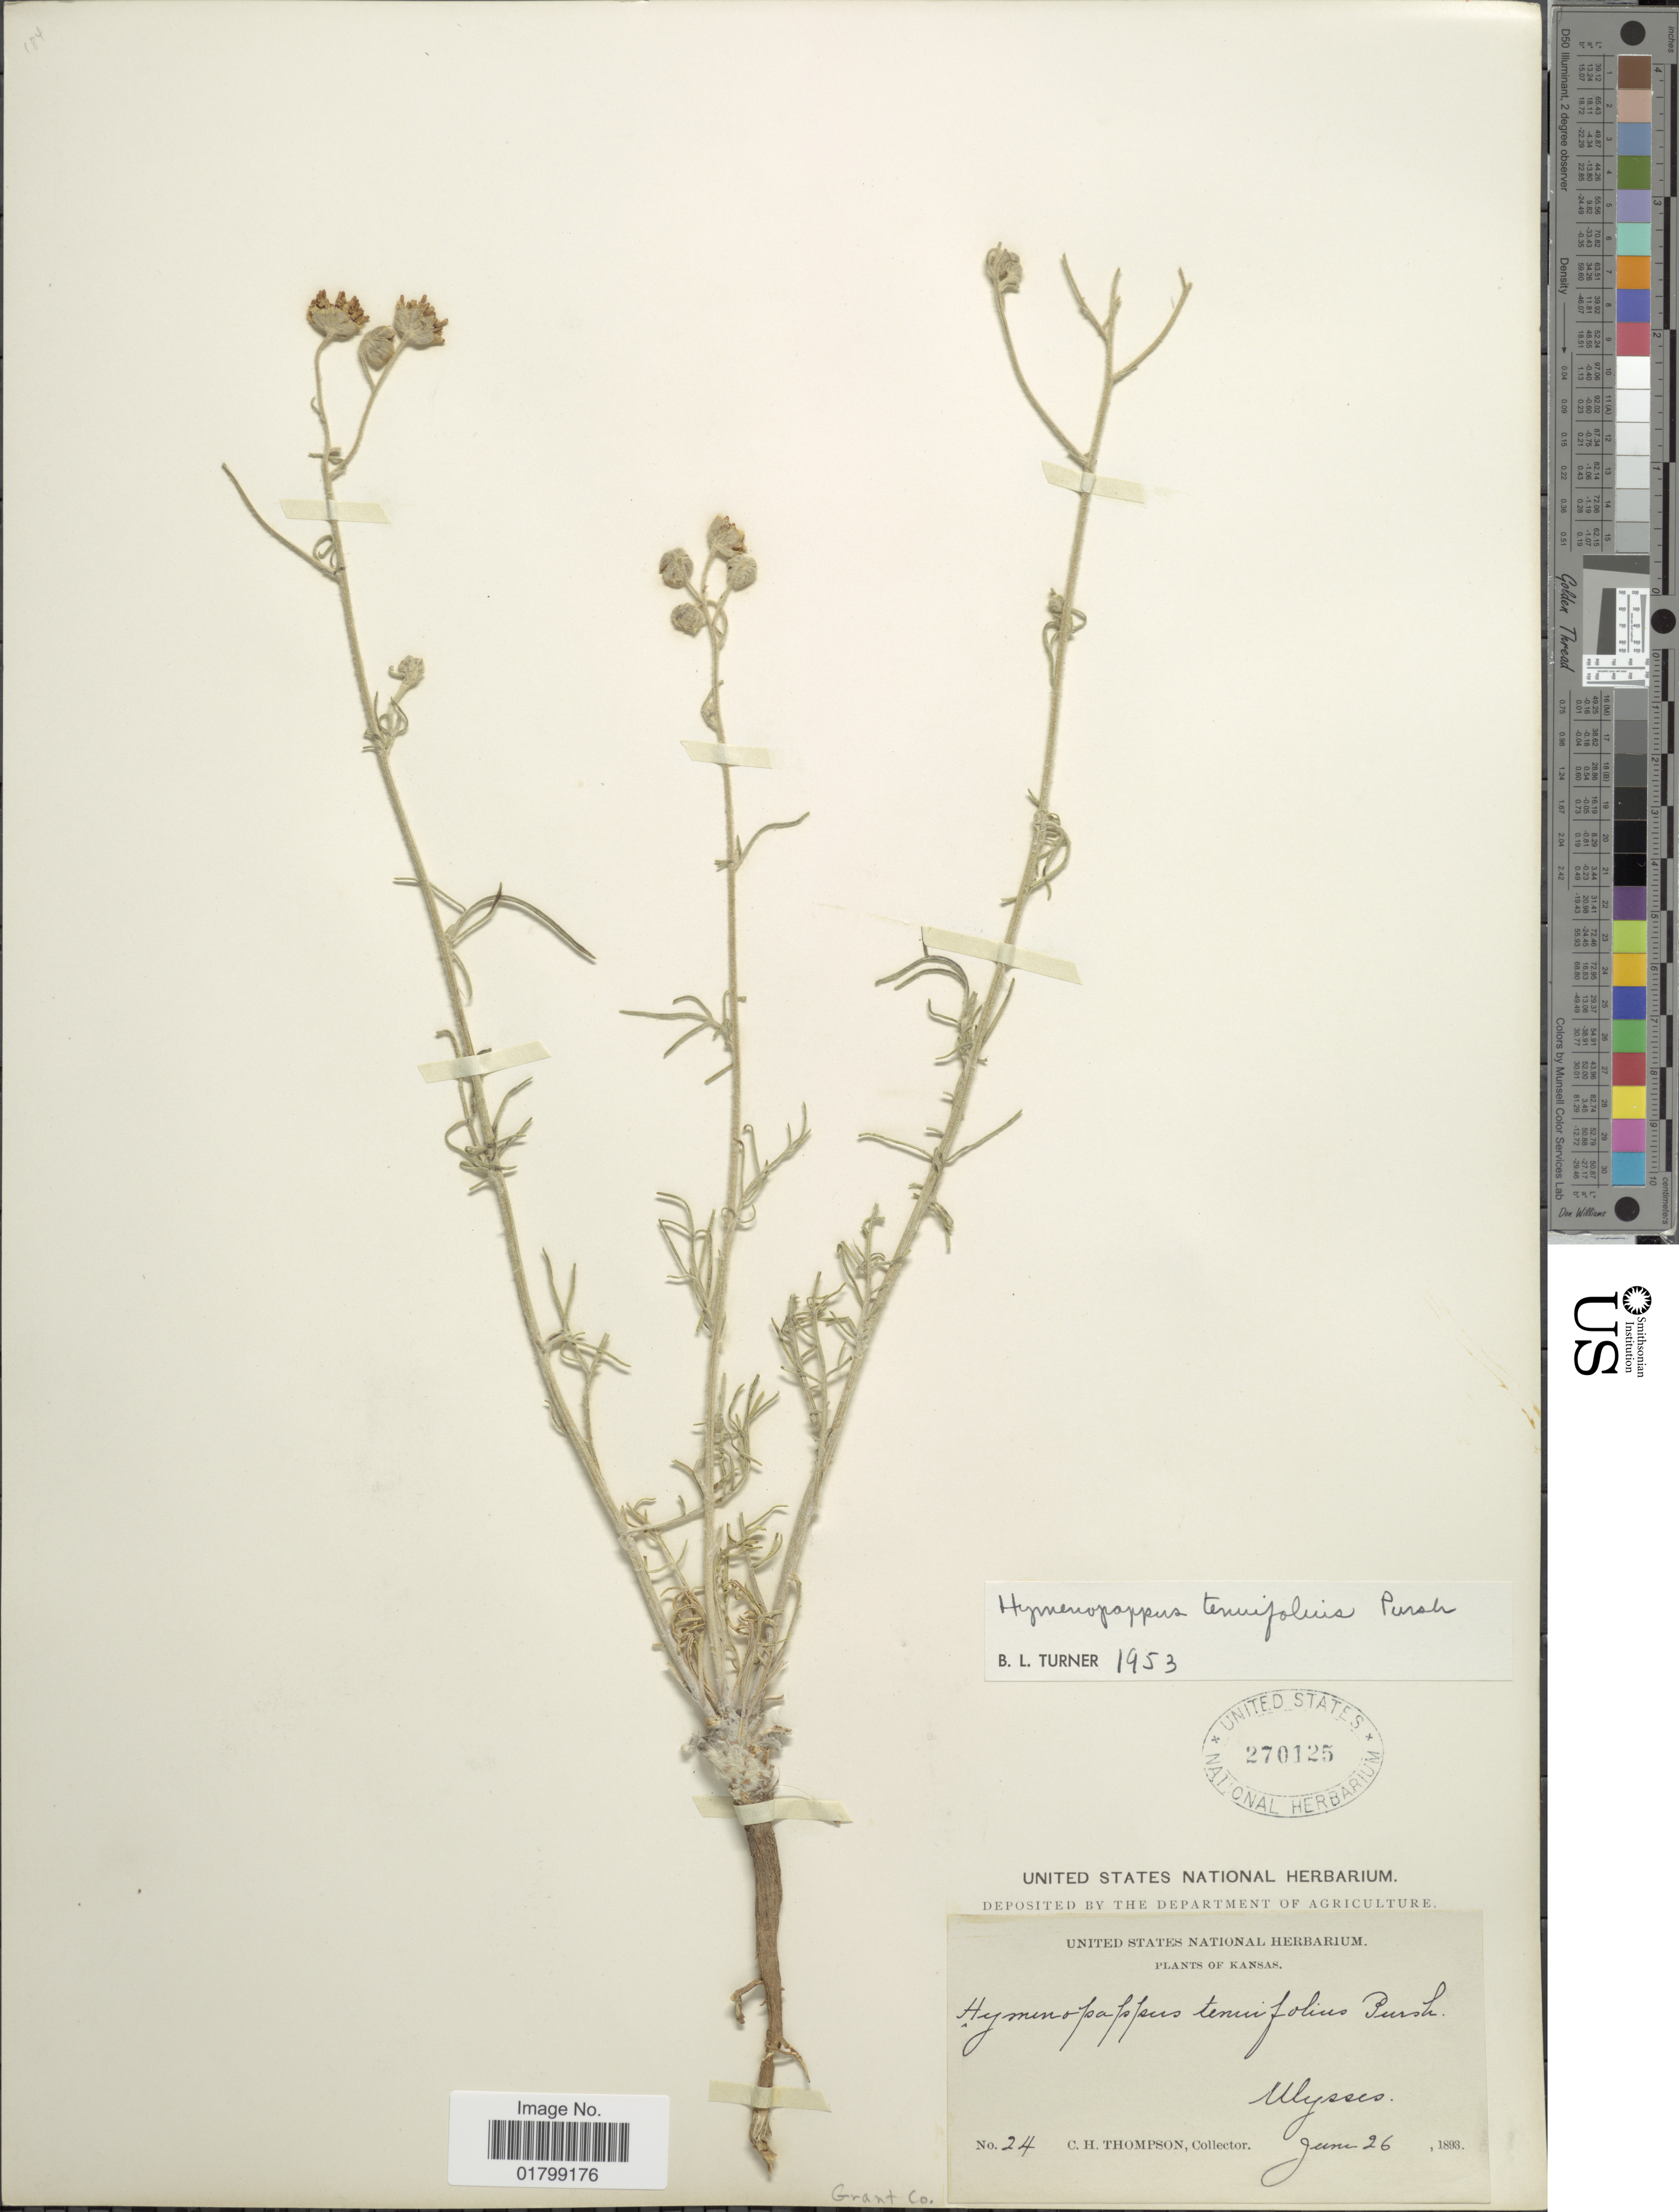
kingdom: Plantae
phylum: Tracheophyta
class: Magnoliopsida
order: Asterales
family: Asteraceae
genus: Hymenopappus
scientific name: Hymenopappus tenuifolius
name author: Pursh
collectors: C. H. Thompson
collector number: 24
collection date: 1893-06-26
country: United States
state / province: Kansas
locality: Ulysses, Grant Co.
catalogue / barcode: US 270125